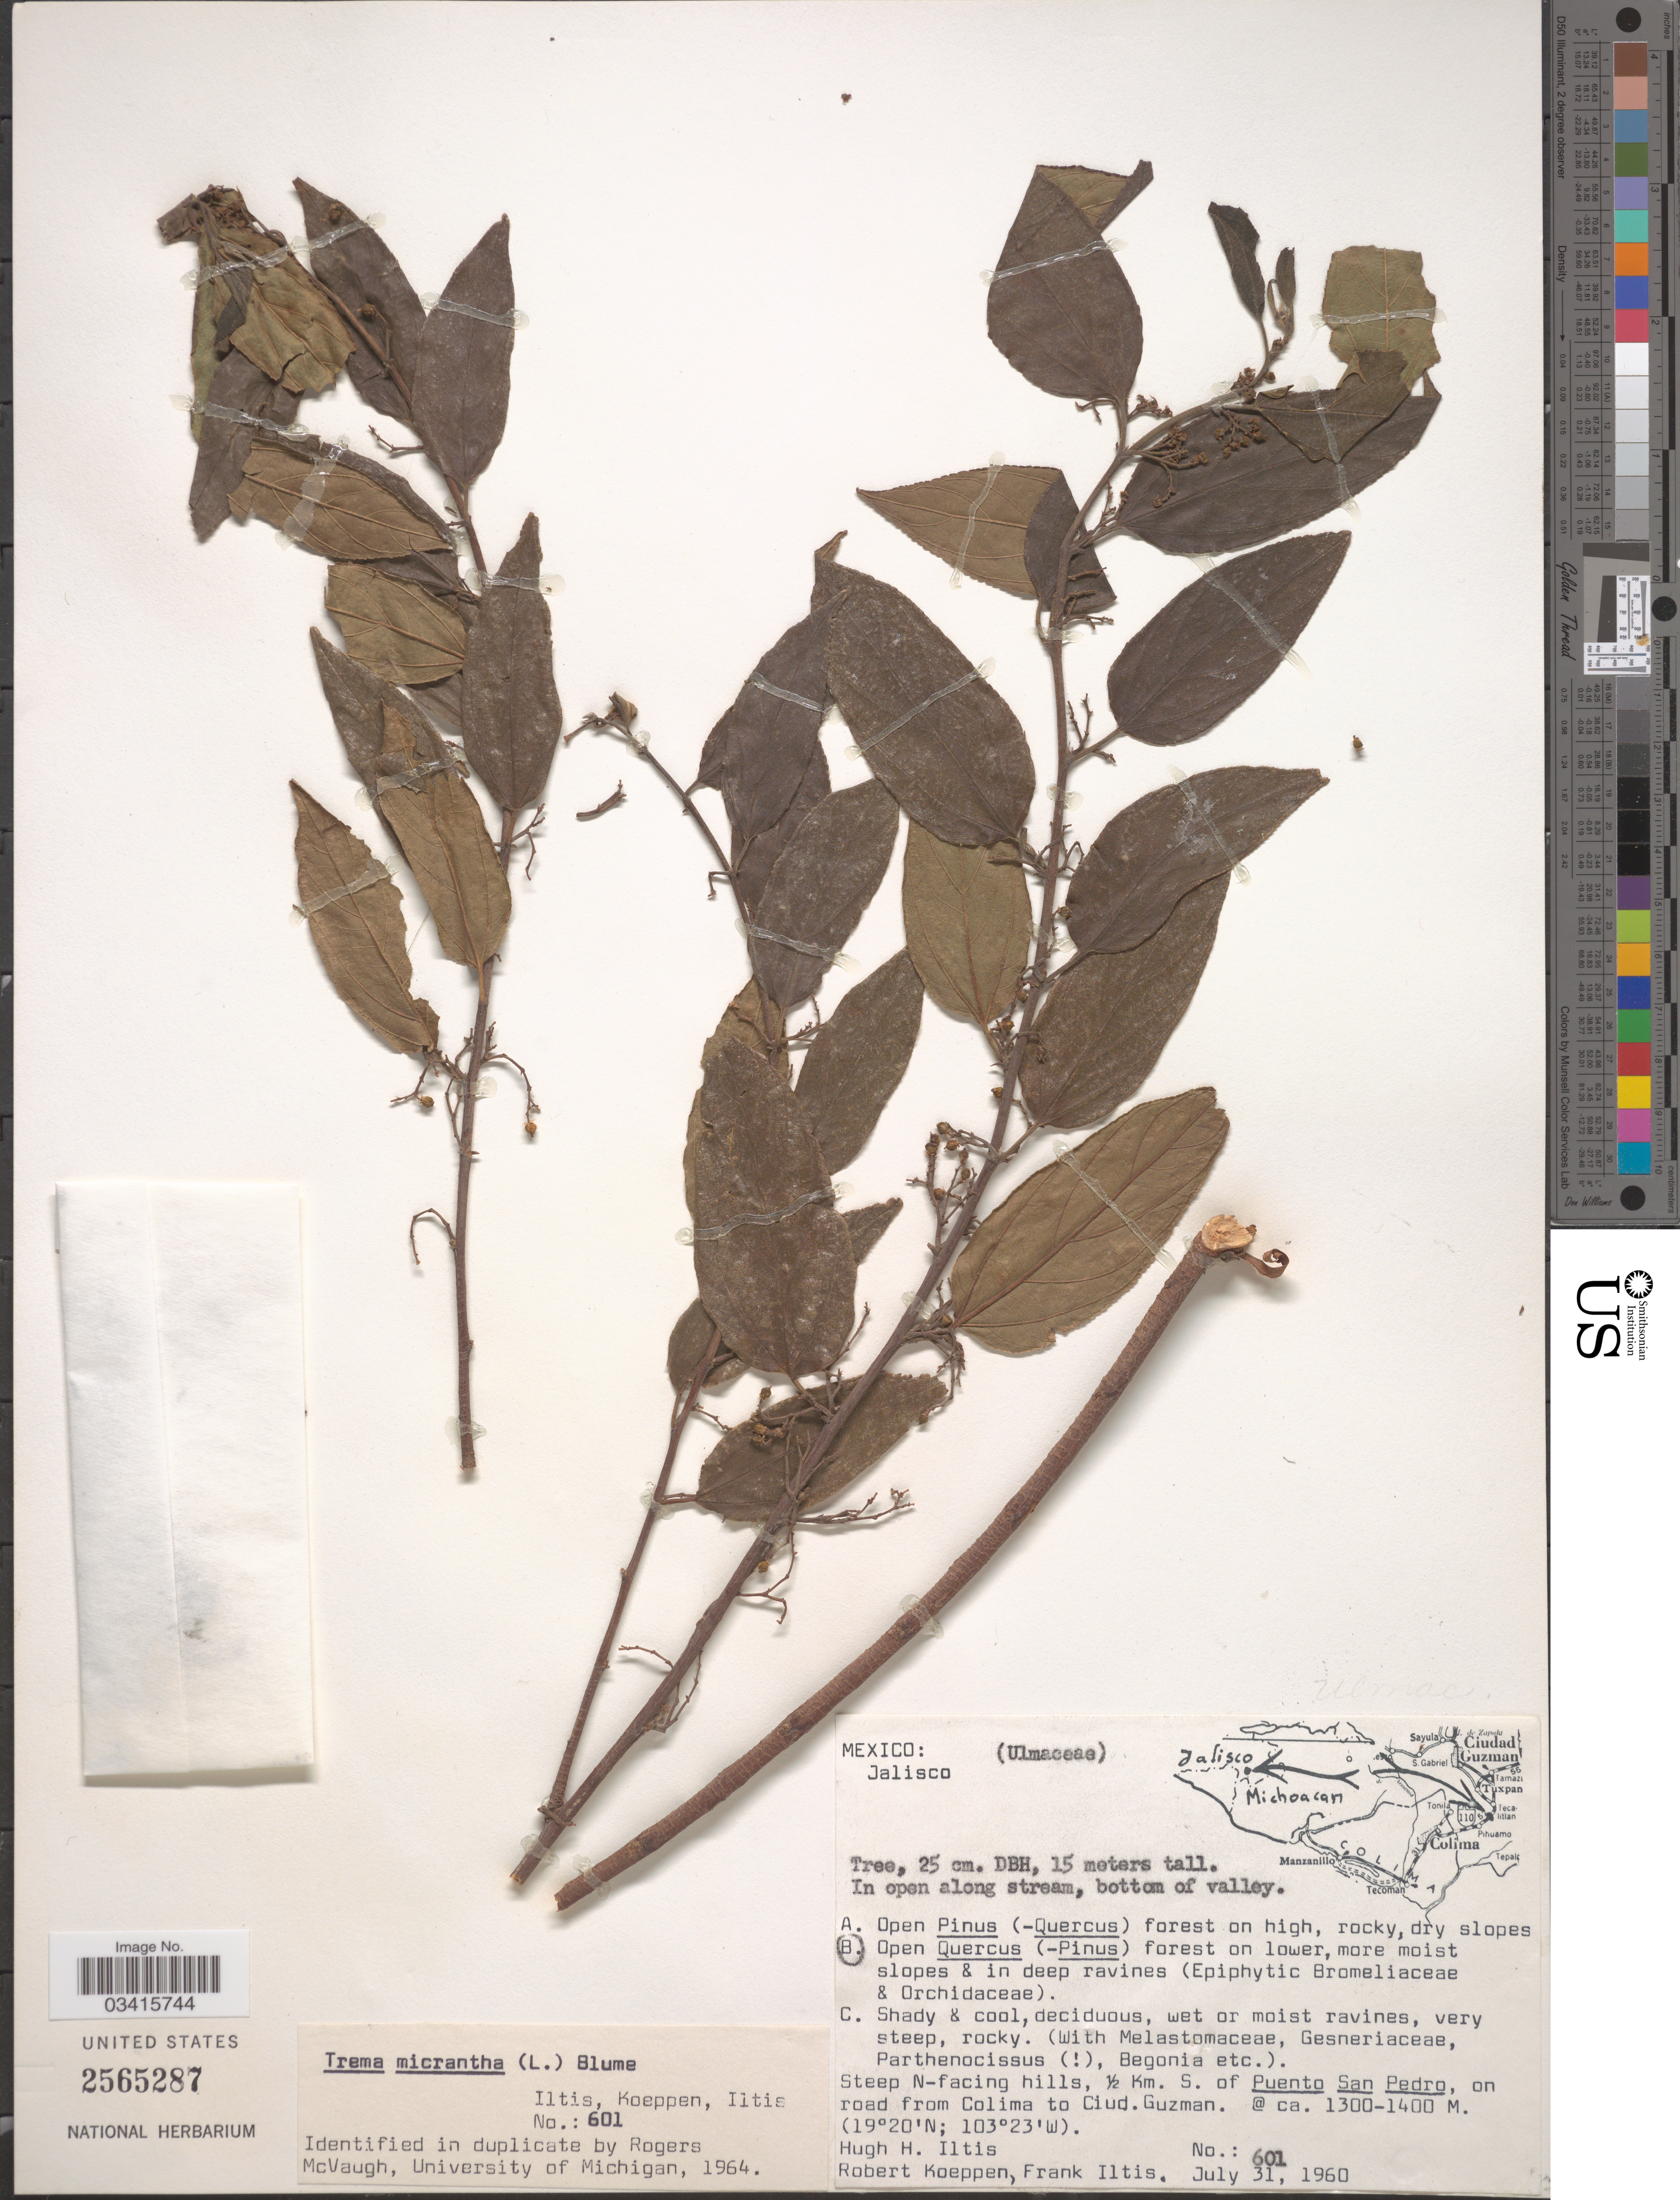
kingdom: Plantae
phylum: Tracheophyta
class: Magnoliopsida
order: Rosales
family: Cannabaceae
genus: Trema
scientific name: Trema micranthum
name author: (L.) Blume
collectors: H. Iltis, R. C. Koeppen & F. S. Iltis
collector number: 601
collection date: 1960-07-31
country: Mexico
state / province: Jalisco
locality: Steep N-facing hills, ½ Km. S. of Puento San Pedro, on road from Colima to Ciud. Guzman.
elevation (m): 1300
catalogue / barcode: US 2565287